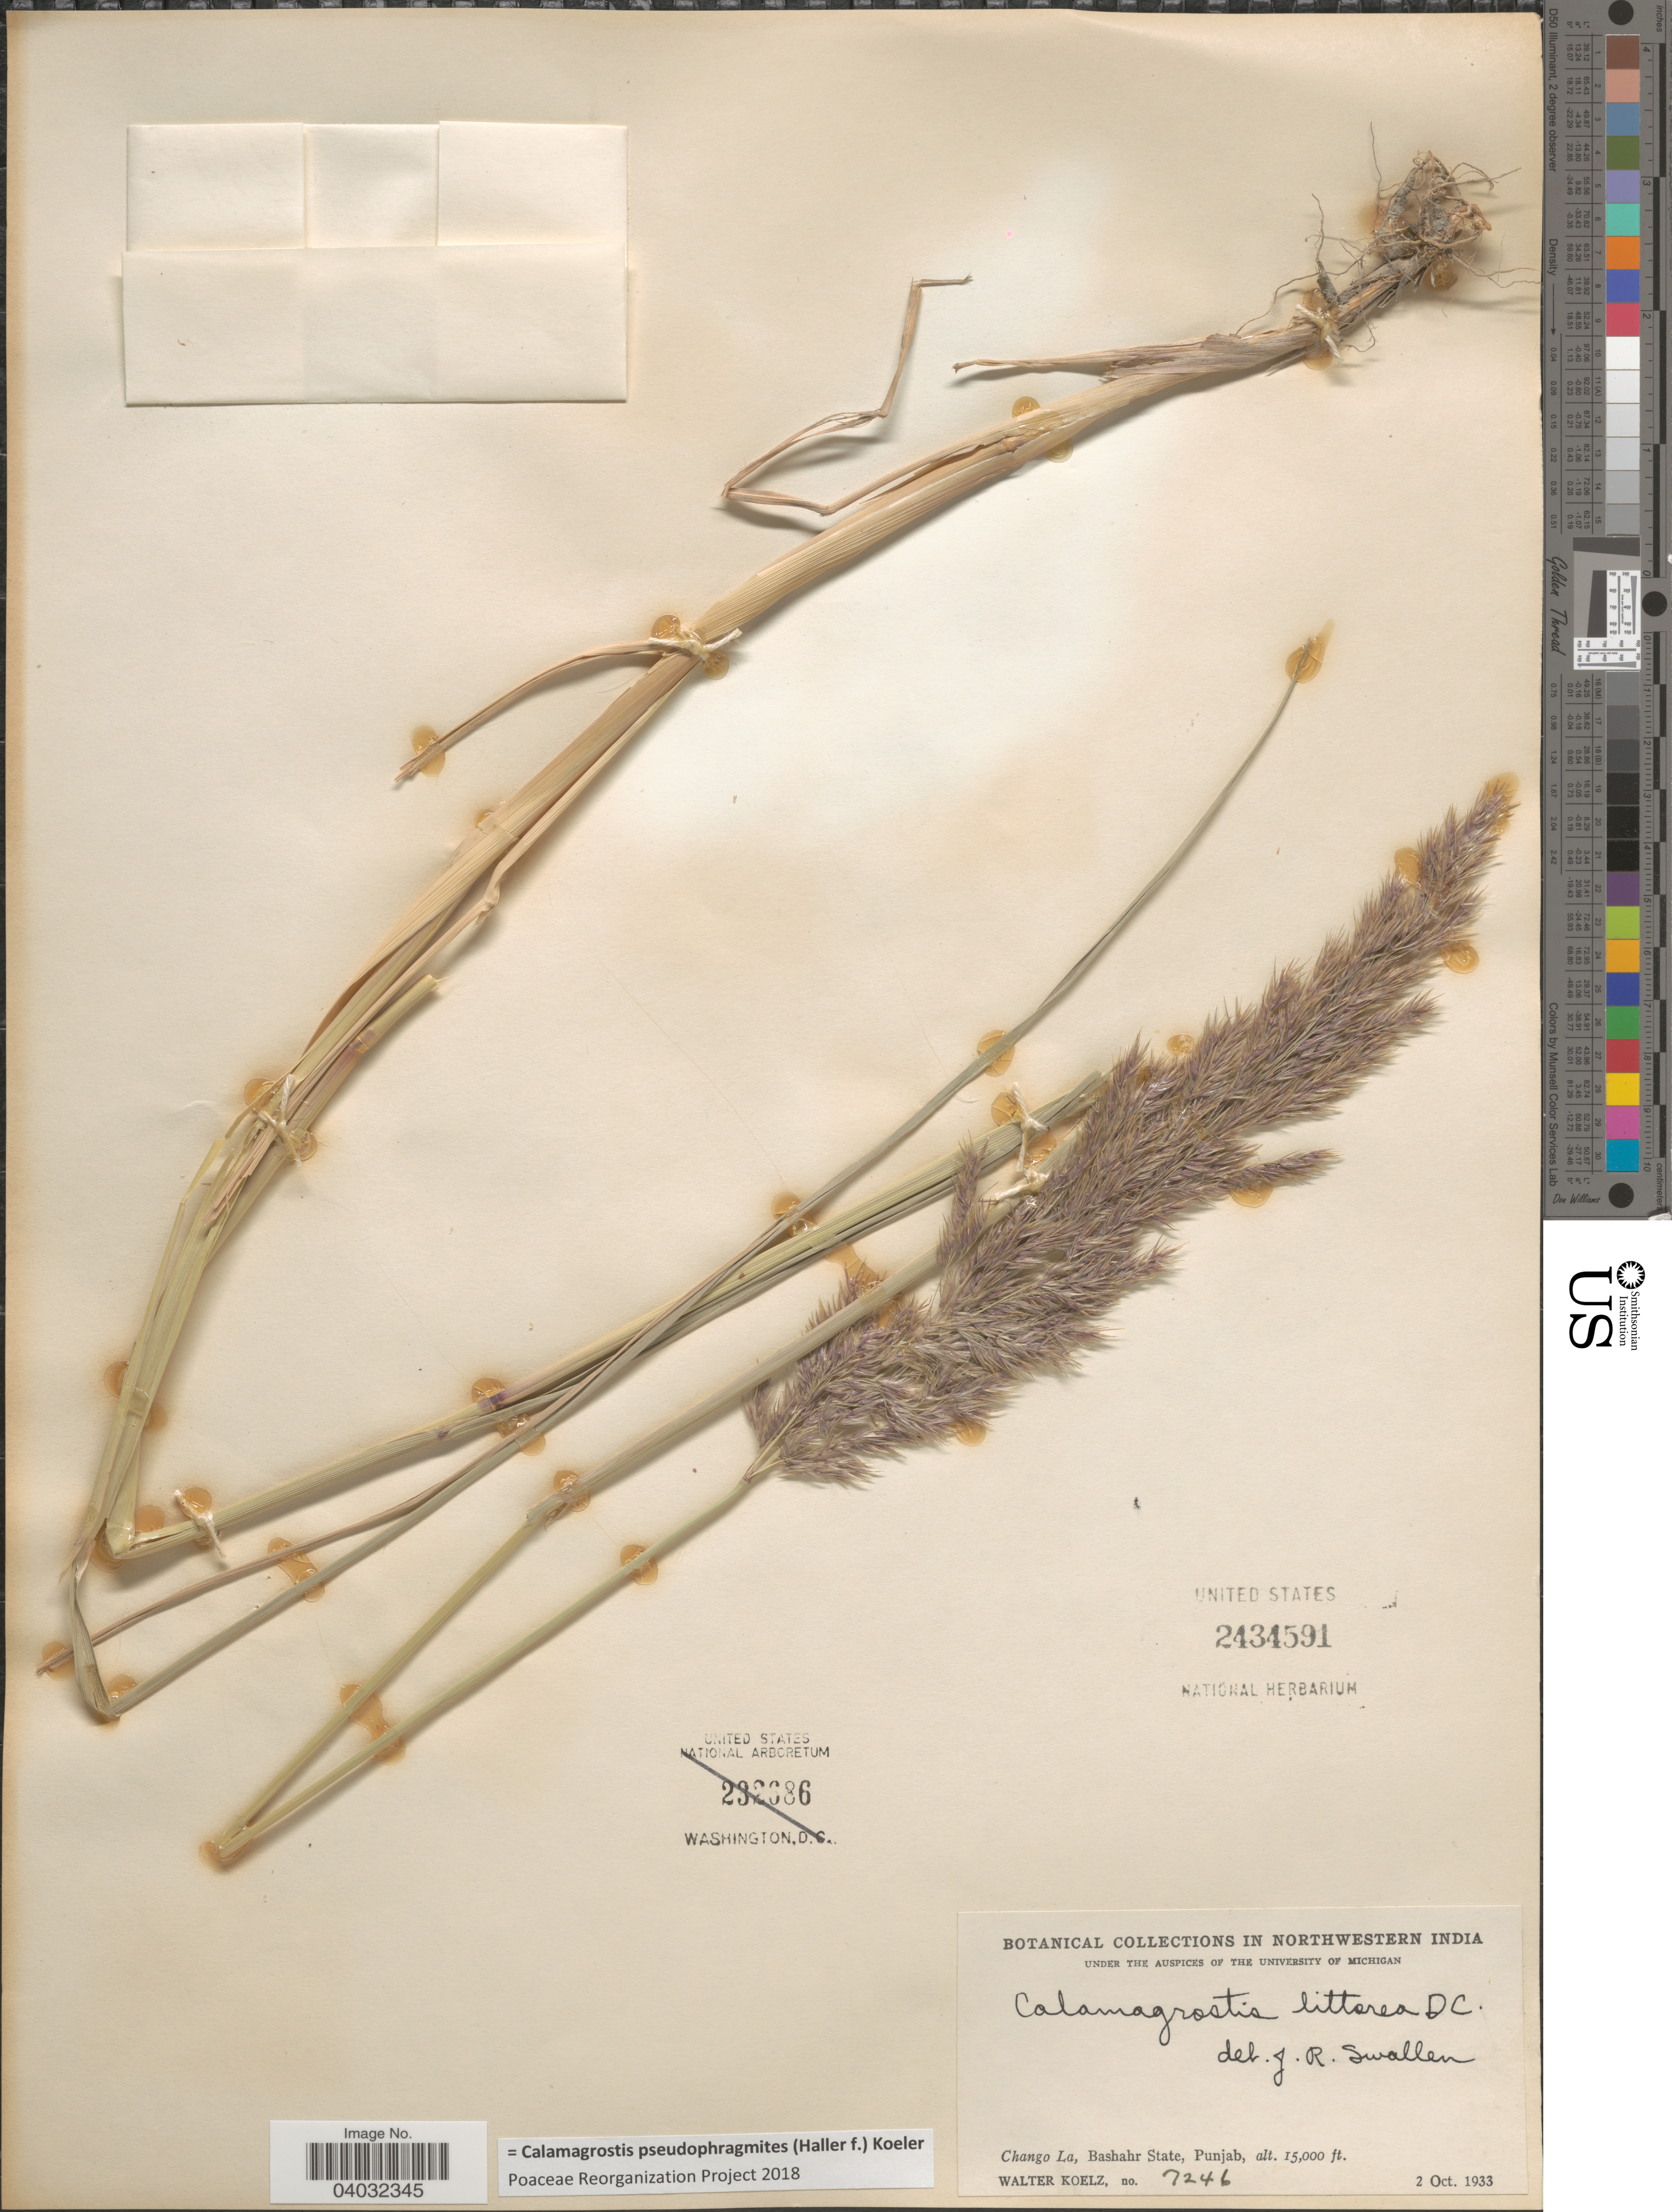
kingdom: Plantae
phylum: Tracheophyta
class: Liliopsida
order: Poales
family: Poaceae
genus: Calamagrostis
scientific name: Calamagrostis pseudophragmites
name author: (Haller f.) Koeler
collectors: W. N. Koelz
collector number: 7246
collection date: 1933-10-02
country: India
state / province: Punjab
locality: Northwestern India. Chango La, Bashahr State.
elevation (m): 4572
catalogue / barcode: US 2434591